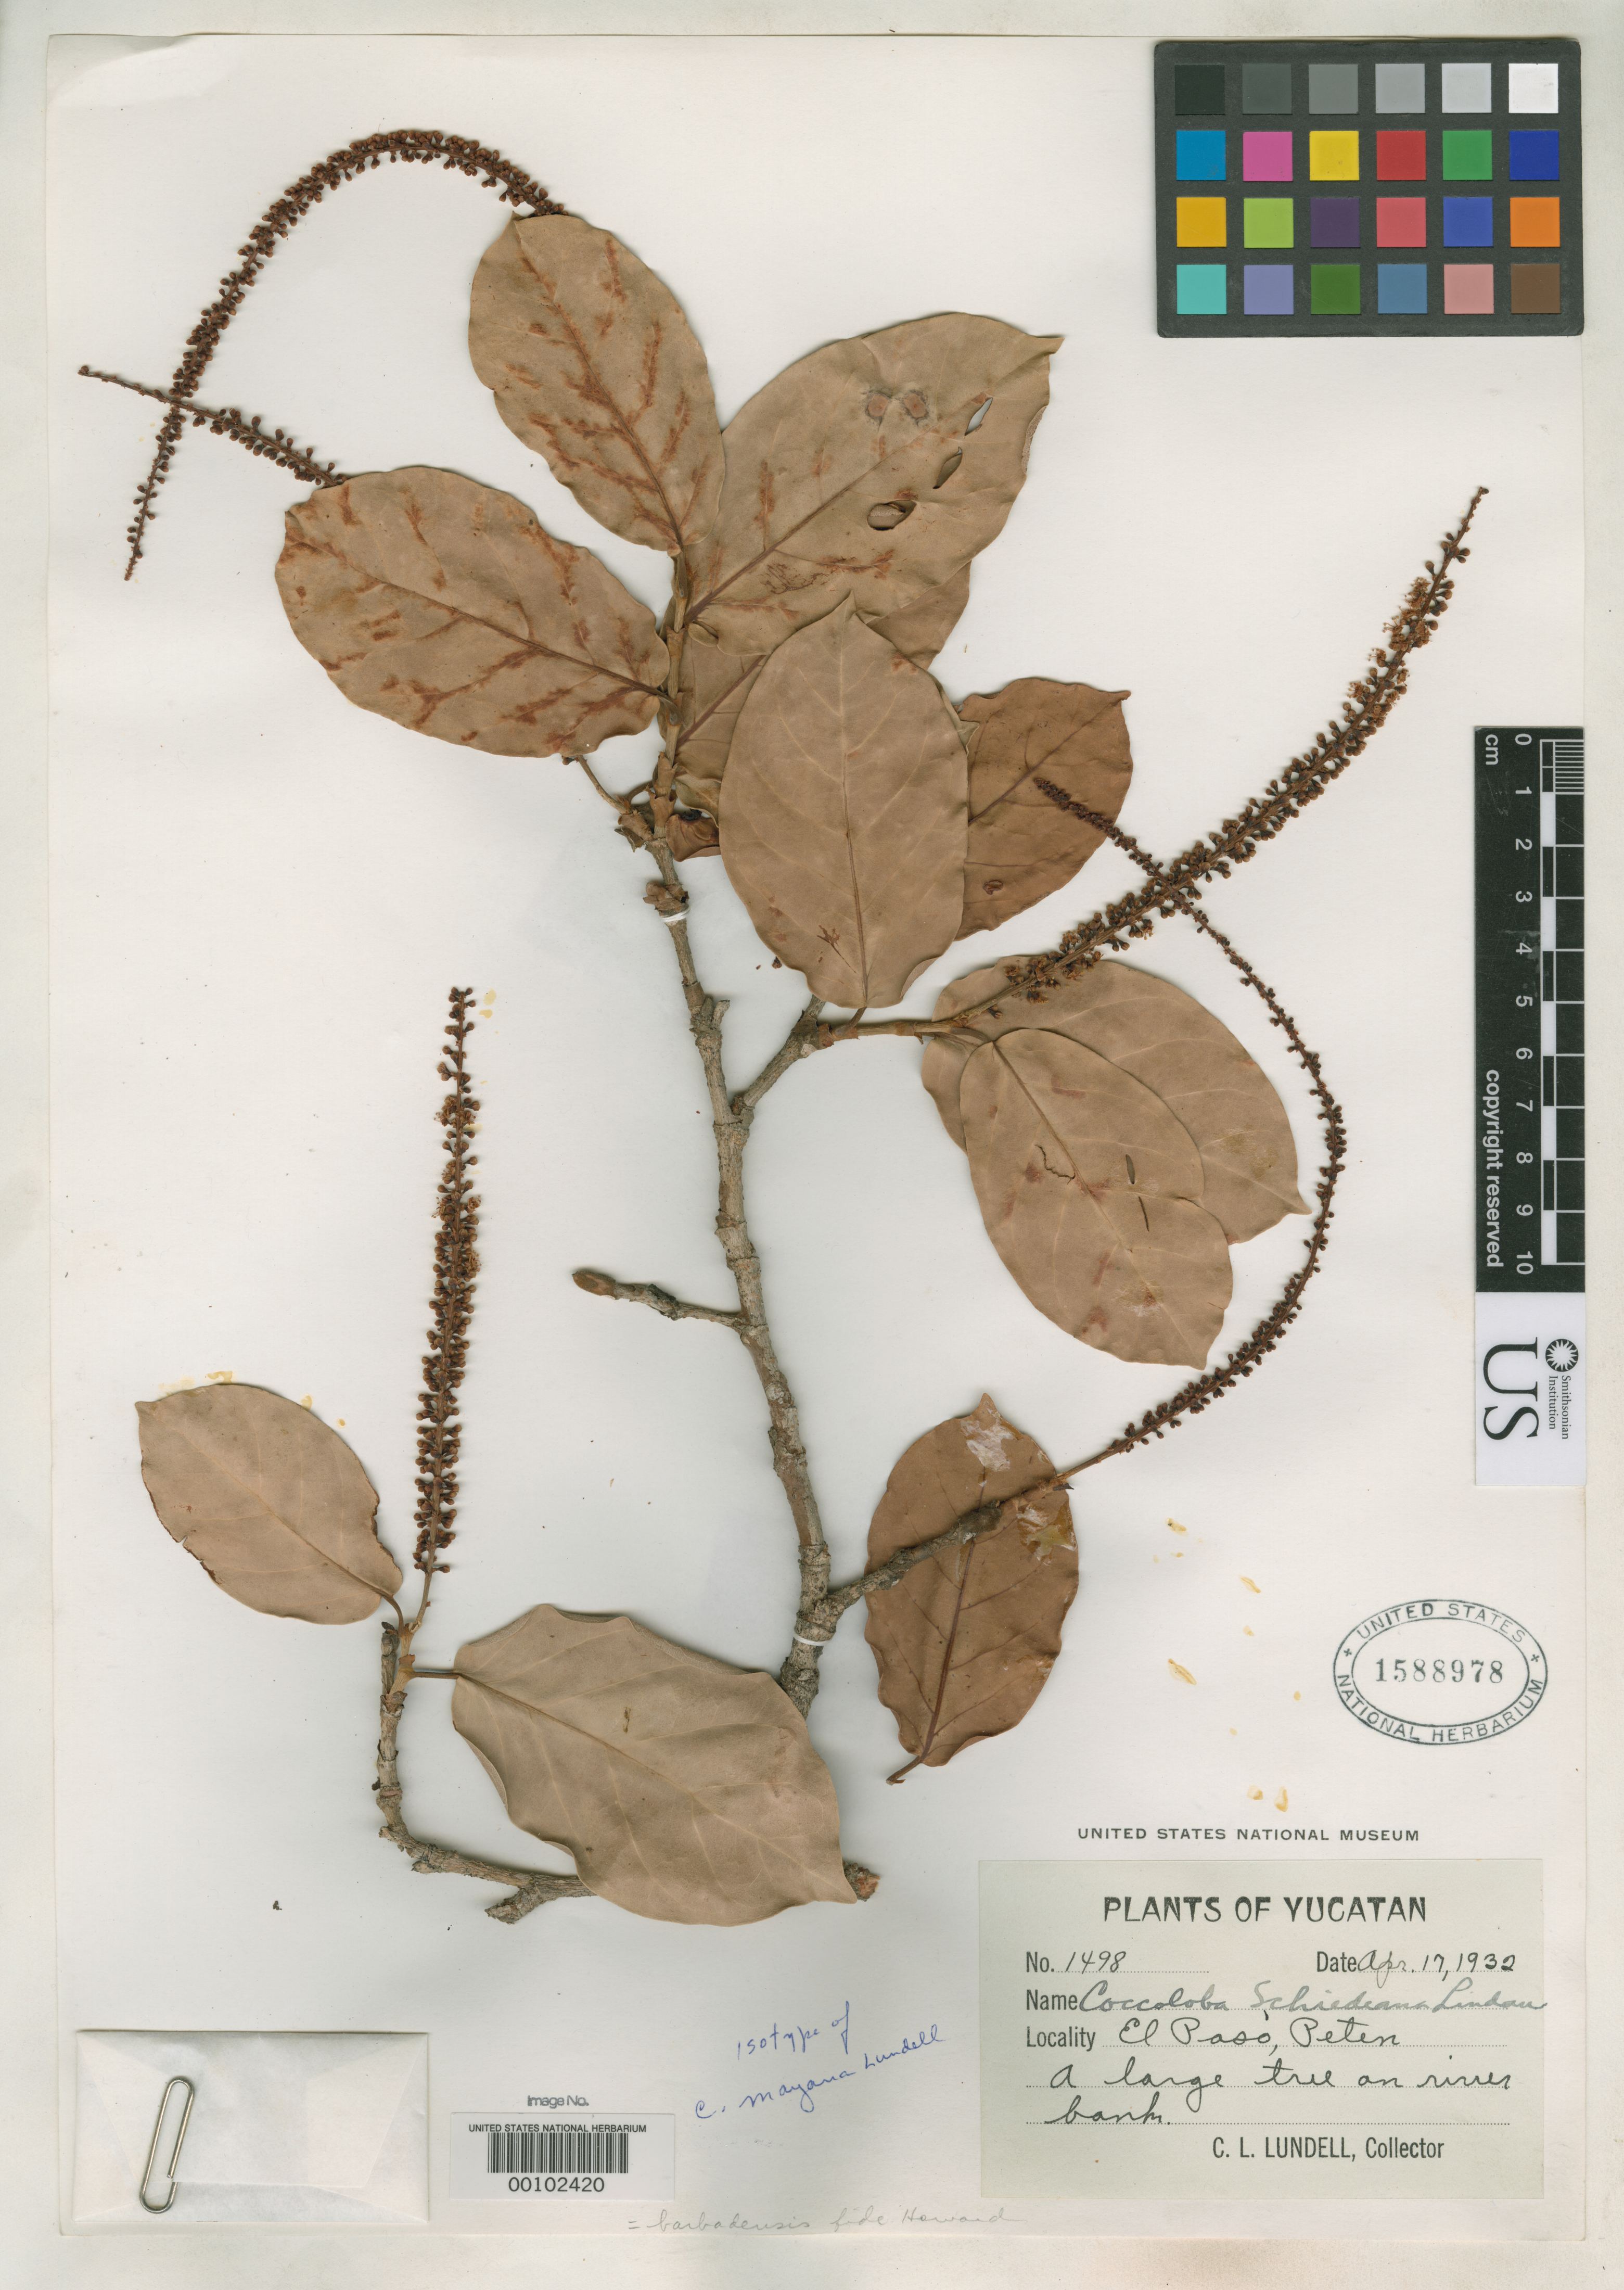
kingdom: Plantae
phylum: Tracheophyta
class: Magnoliopsida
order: Caryophyllales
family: Polygonaceae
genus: Coccoloba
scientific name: Coccoloba mayana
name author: Lundell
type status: Isotype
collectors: C. L. Lundell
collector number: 1498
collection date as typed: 17 Apr 1932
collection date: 1932-04-17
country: Guatemala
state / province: El Petén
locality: Bank of Rio San Pedro de Martir above El Paso.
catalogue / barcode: US 1588978